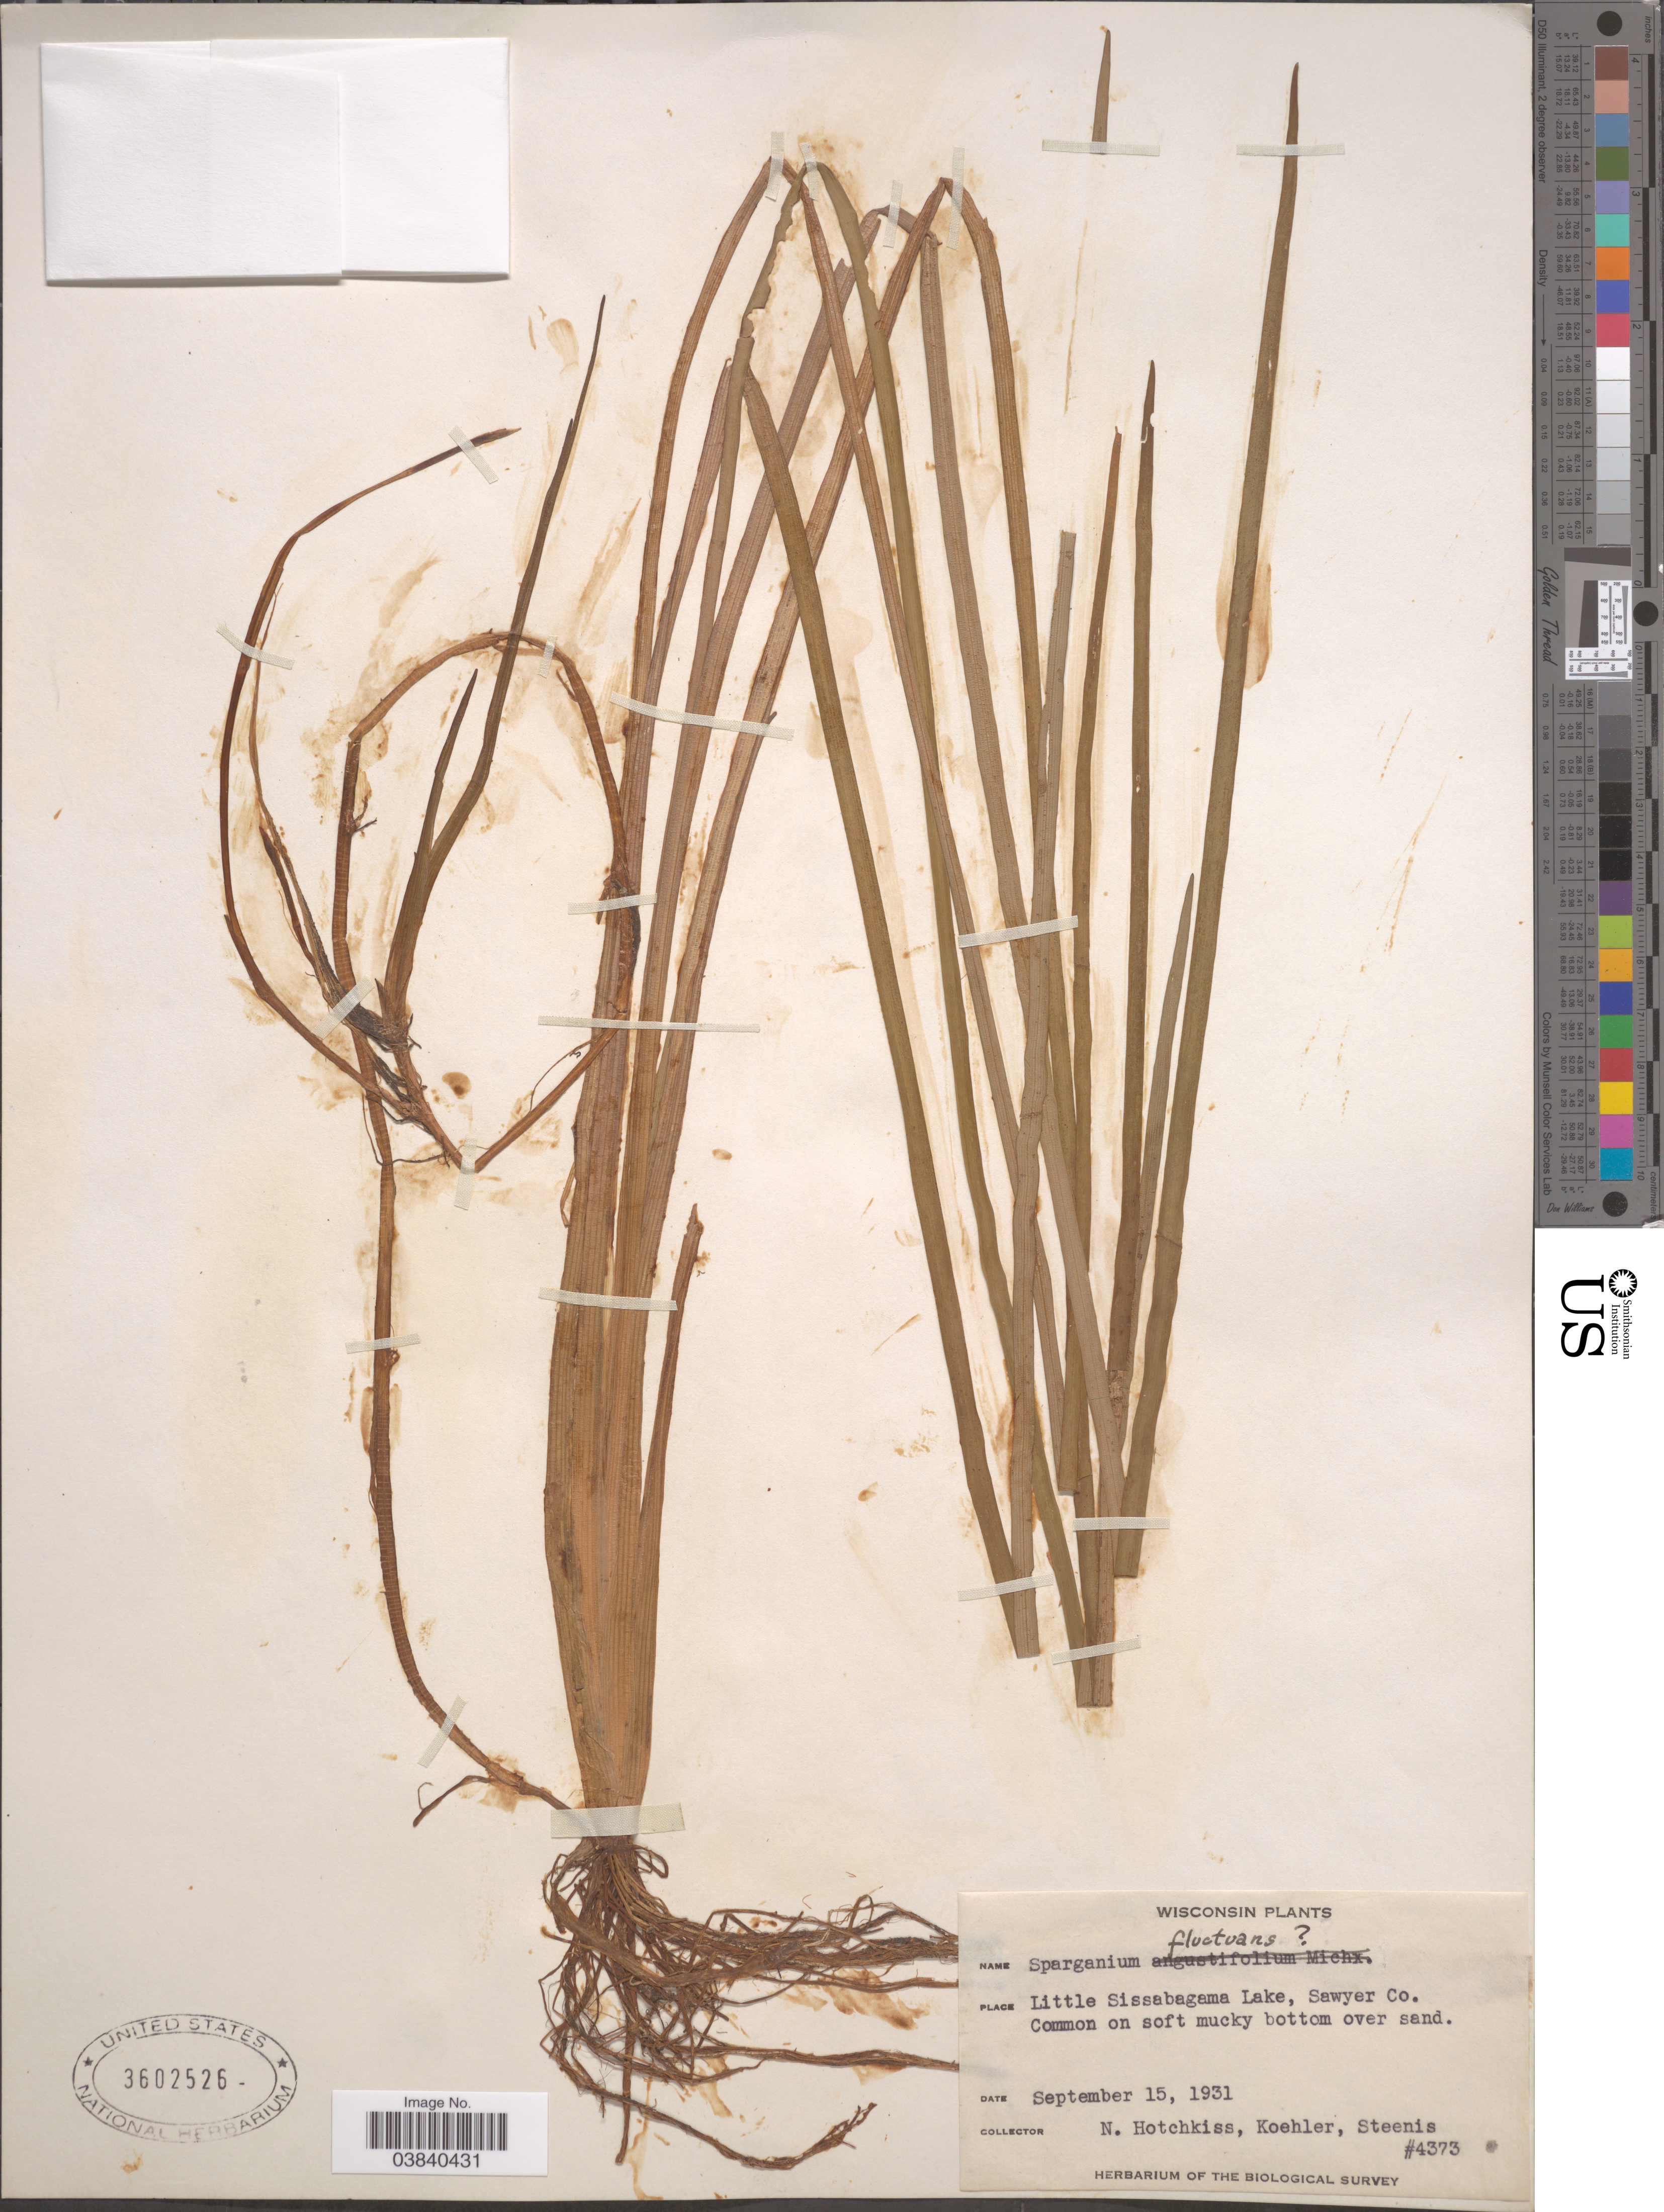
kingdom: Plantae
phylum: Tracheophyta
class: Liliopsida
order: Poales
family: Typhaceae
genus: Sparganium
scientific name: Sparganium fluctuans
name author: (Engelm.) B.L. Rob.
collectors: N. Hotchkiss, -. Koehler & Steenis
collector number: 4373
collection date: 1931-09-15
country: United States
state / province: Wisconsin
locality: Little Sissabagama Lake, Sawyer Co.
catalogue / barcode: US 3602526